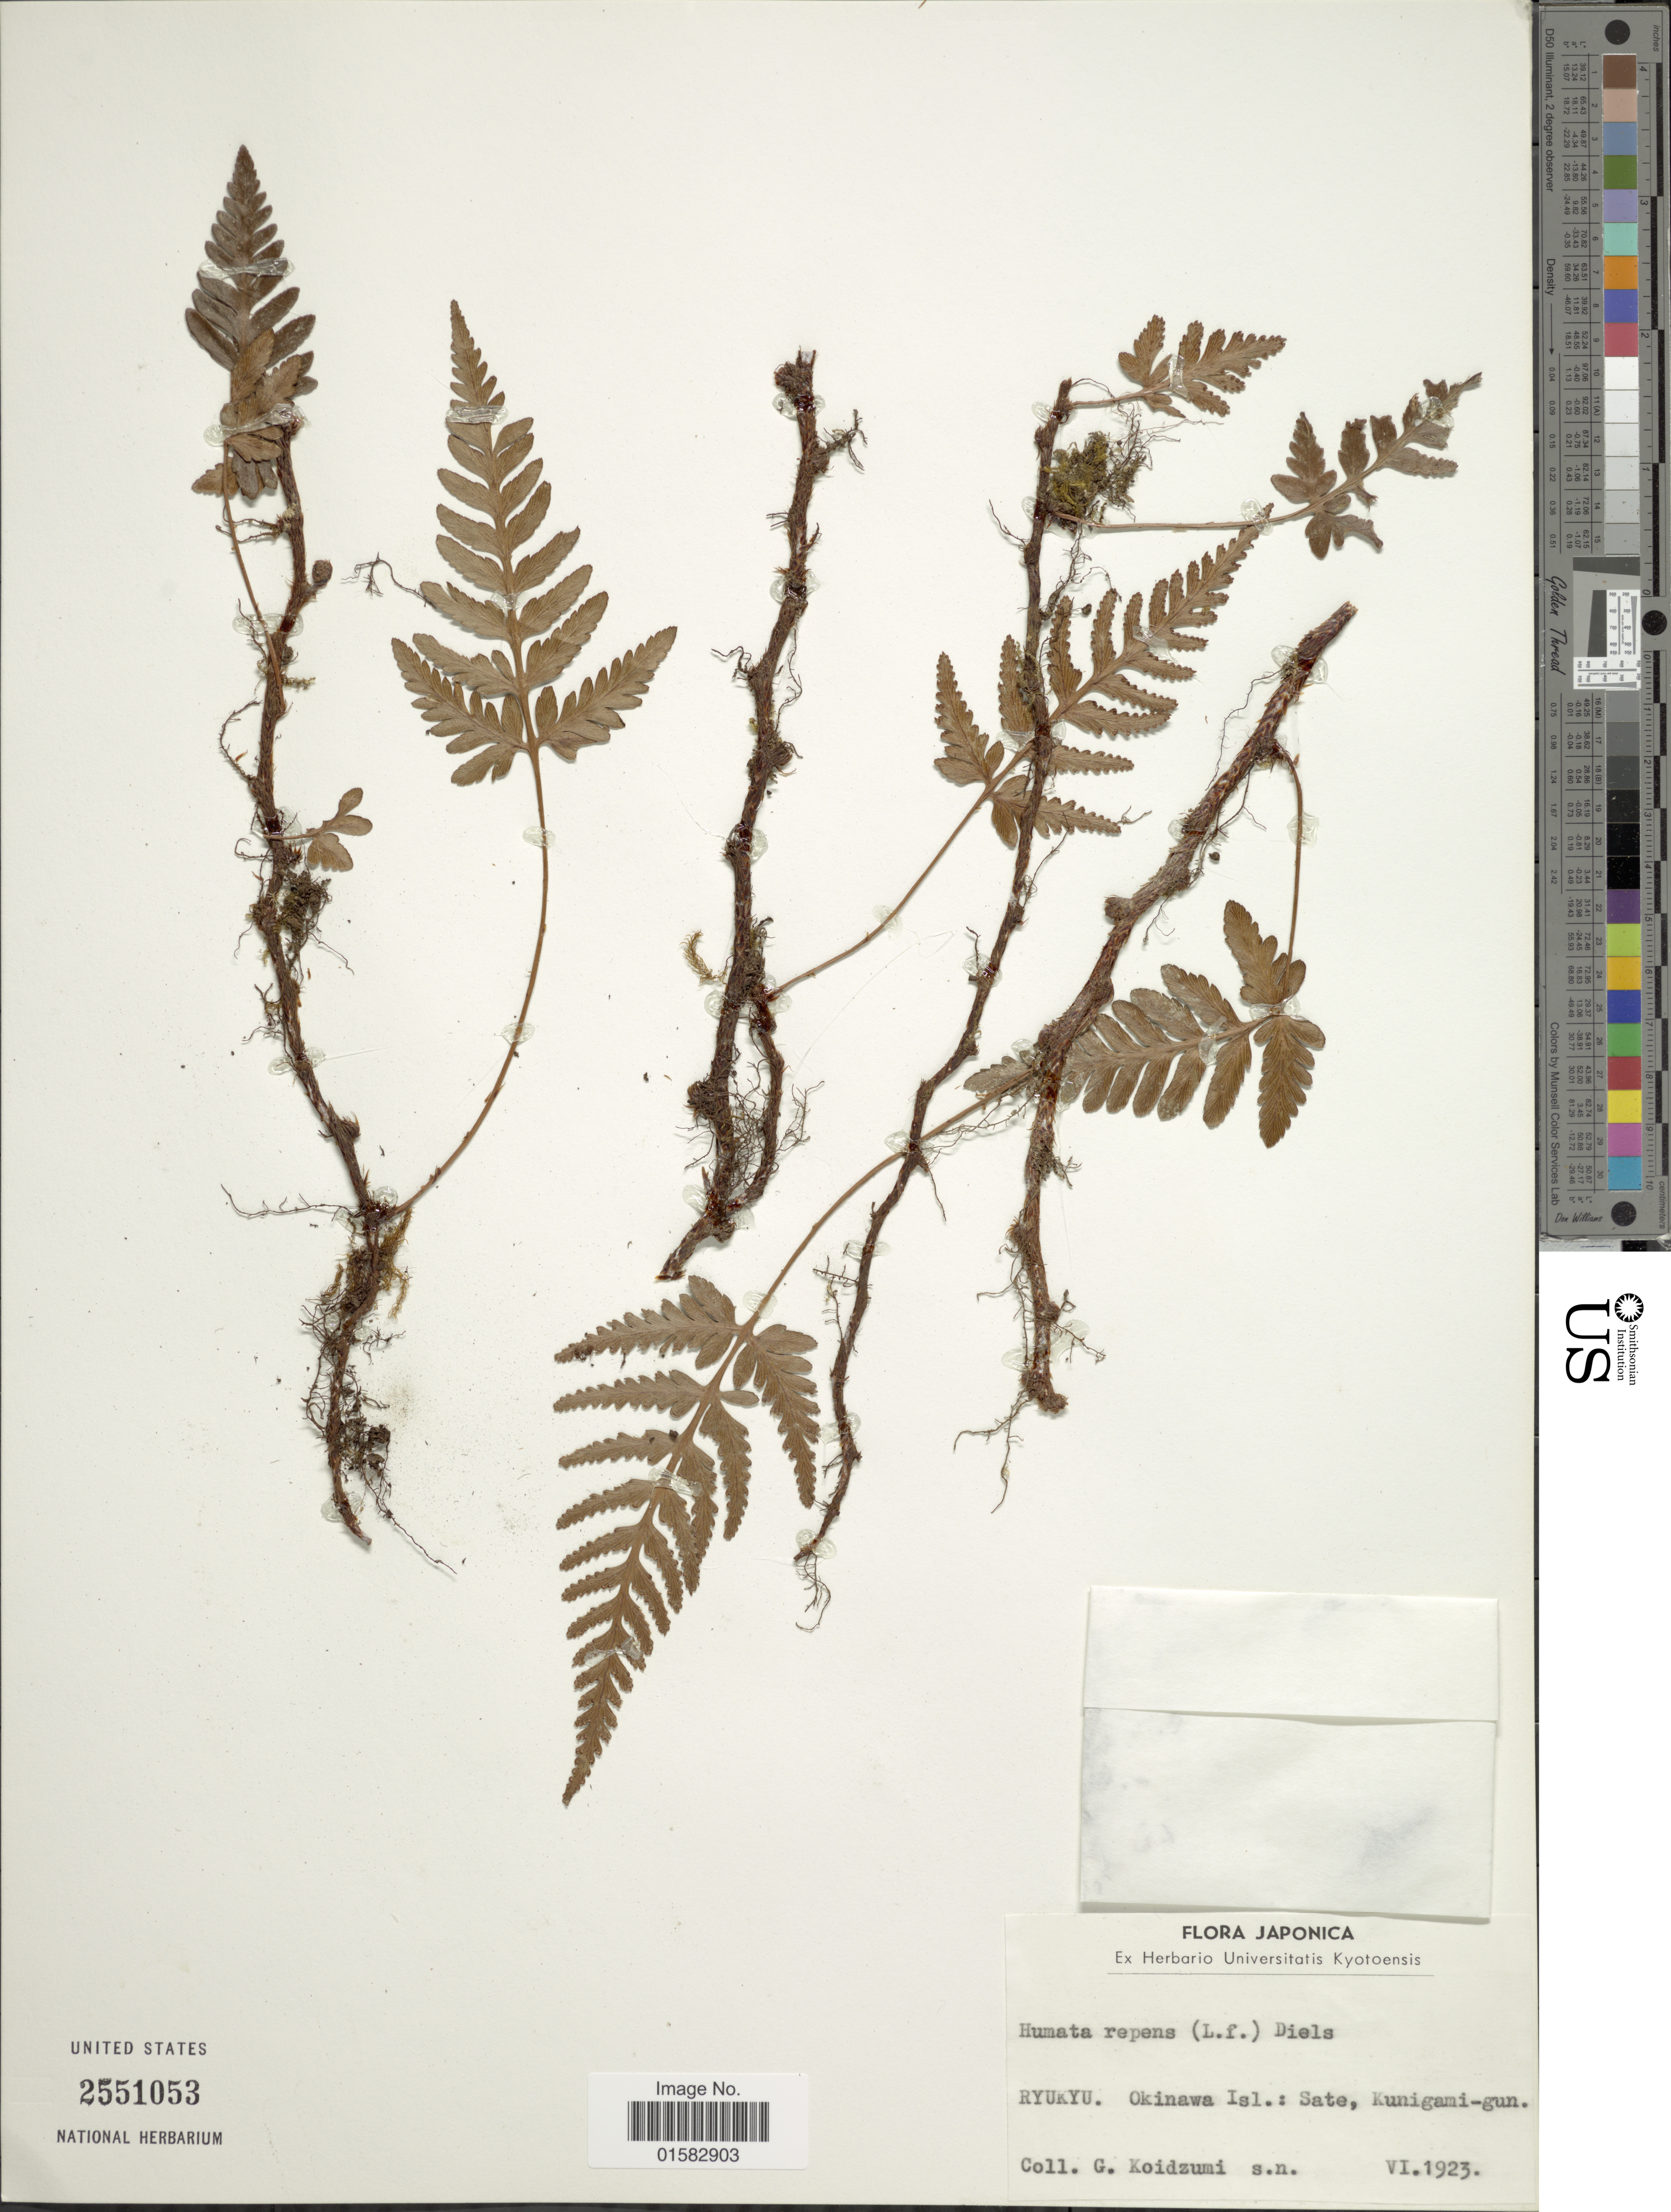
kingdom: Plantae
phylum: Tracheophyta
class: Polypodiopsida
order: Polypodiales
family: Davalliaceae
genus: Davallia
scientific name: Davallia repens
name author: (L. f.) Kuhn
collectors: G. Koidzumi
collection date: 1923-06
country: Japan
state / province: Okinawa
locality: Ryukyu: Sate, Kunigami-gun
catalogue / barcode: US 2551053